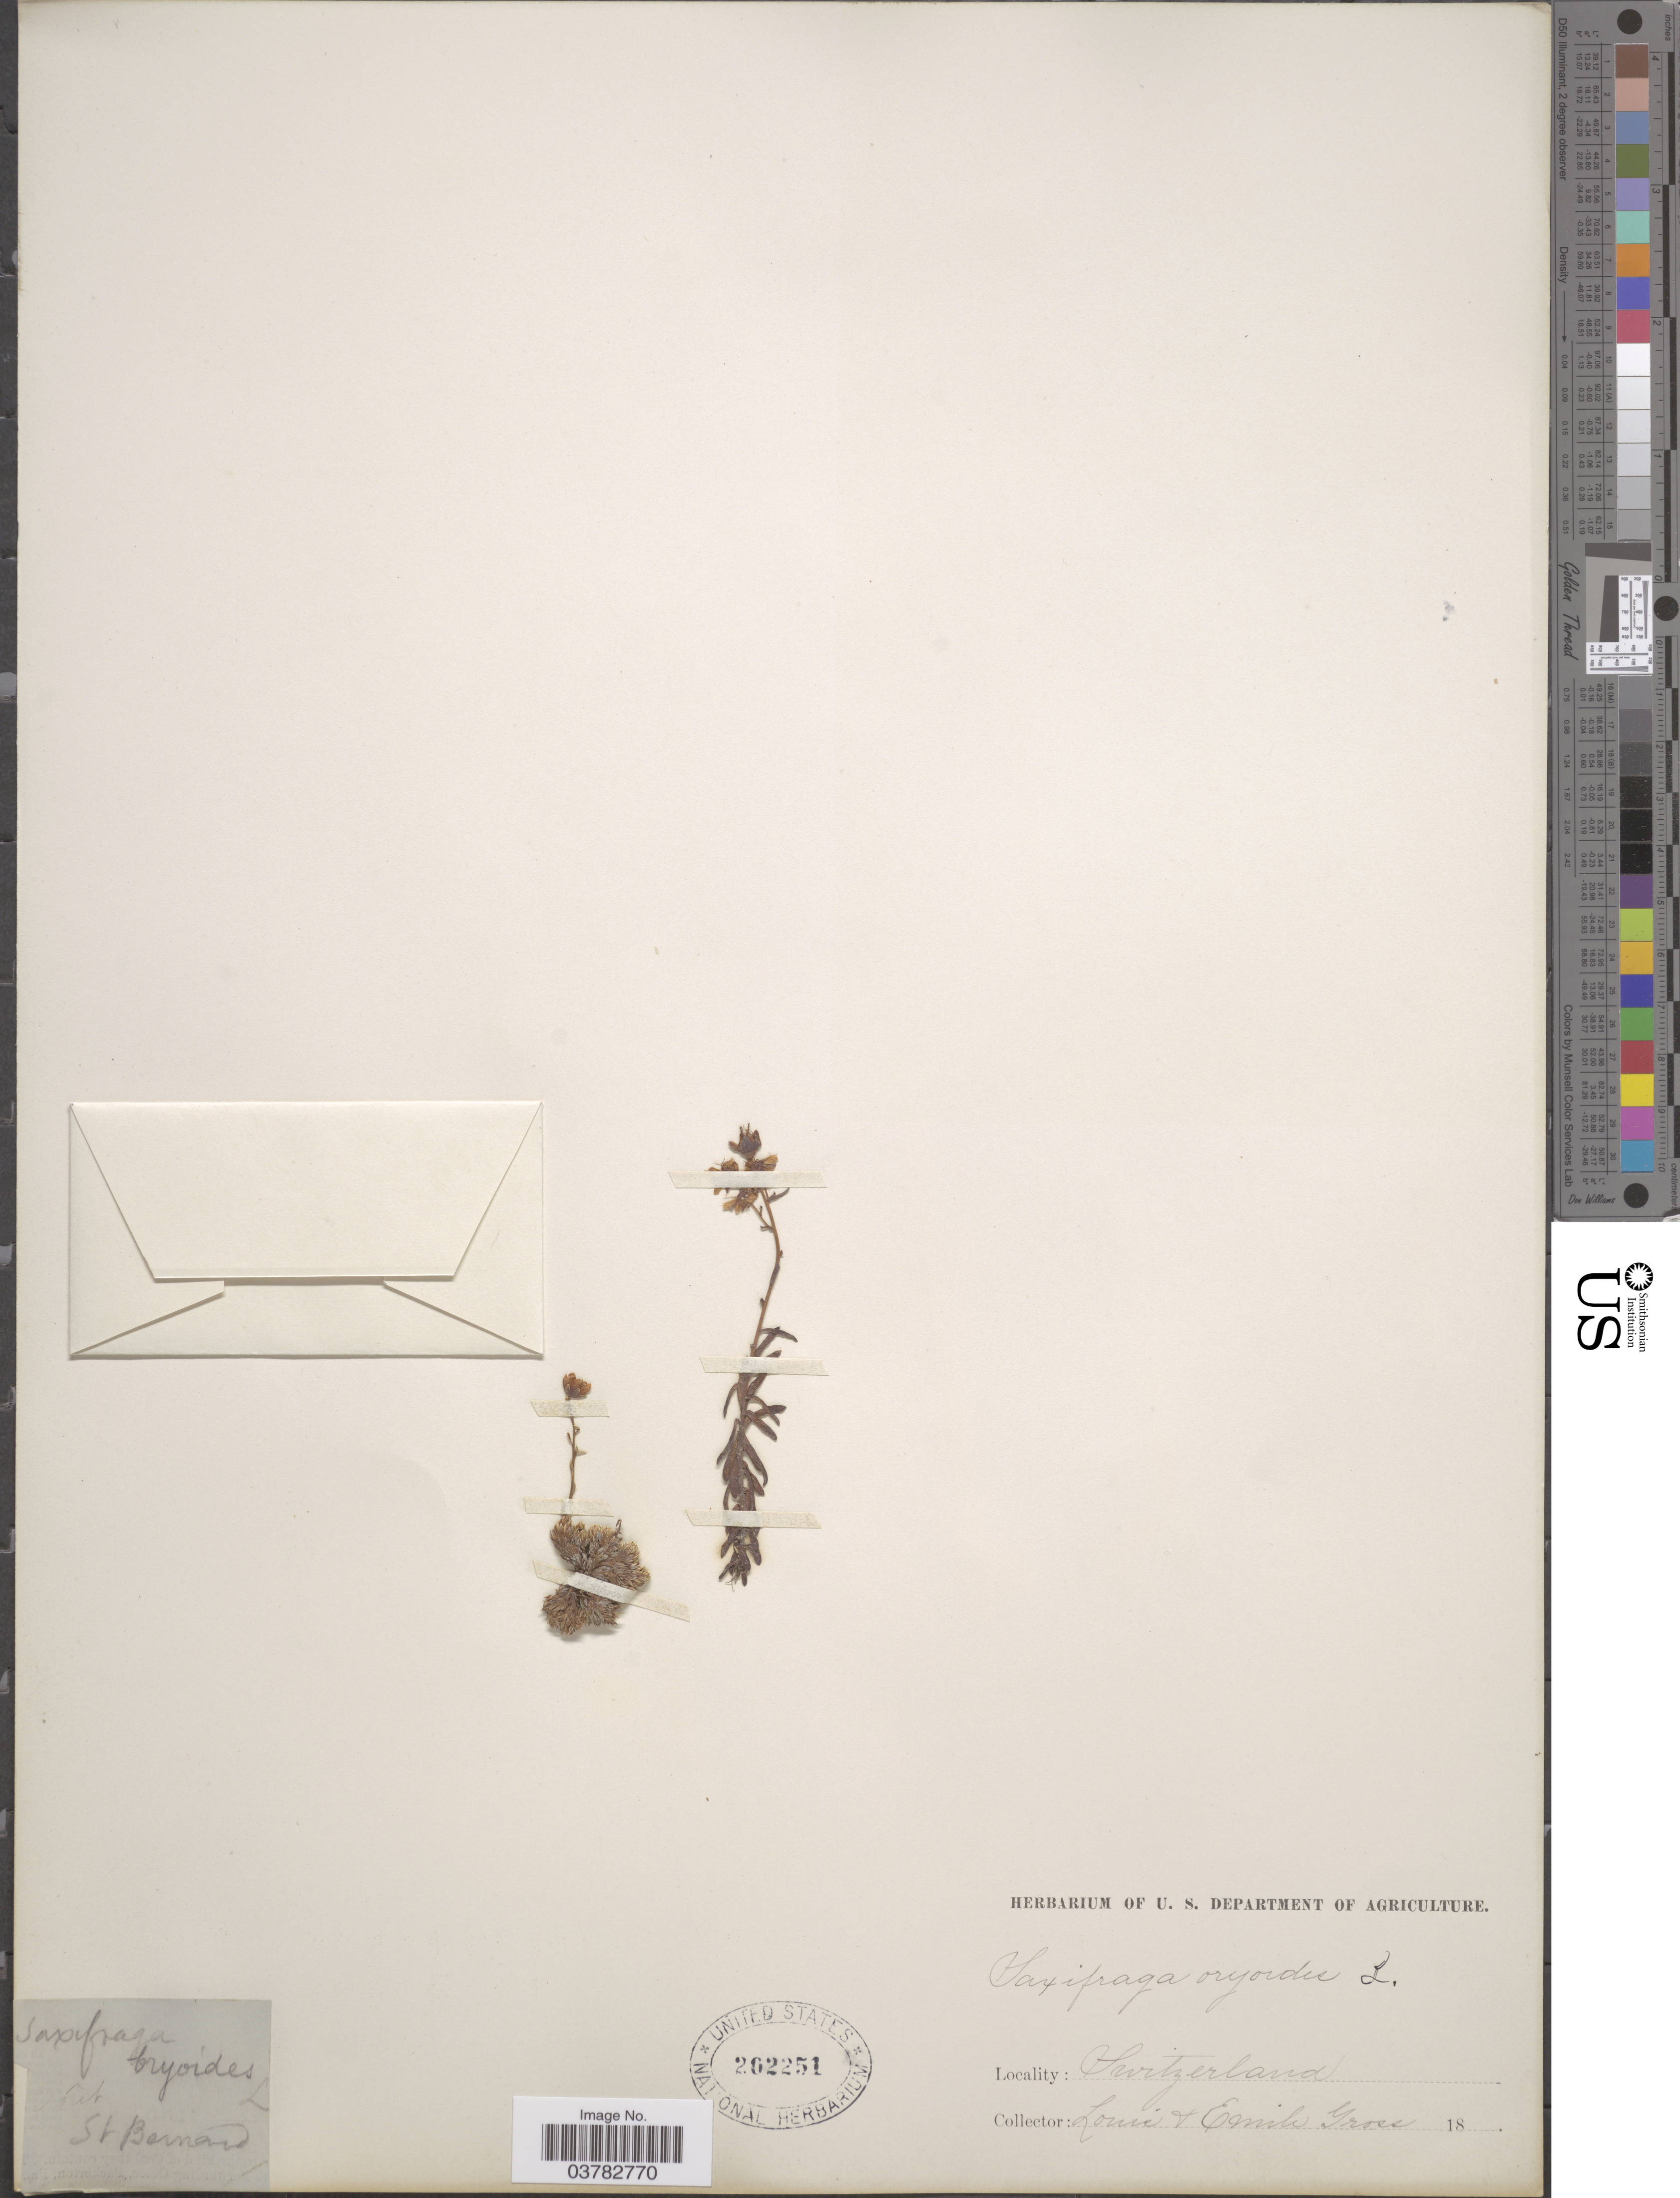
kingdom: Plantae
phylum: Tracheophyta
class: Magnoliopsida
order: Saxifragales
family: Saxifragaceae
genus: Saxifraga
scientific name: Saxifraga bryoides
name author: L.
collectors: L. Gross & E. Gross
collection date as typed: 18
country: Switzerland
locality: St. Bernard.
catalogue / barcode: US 202251